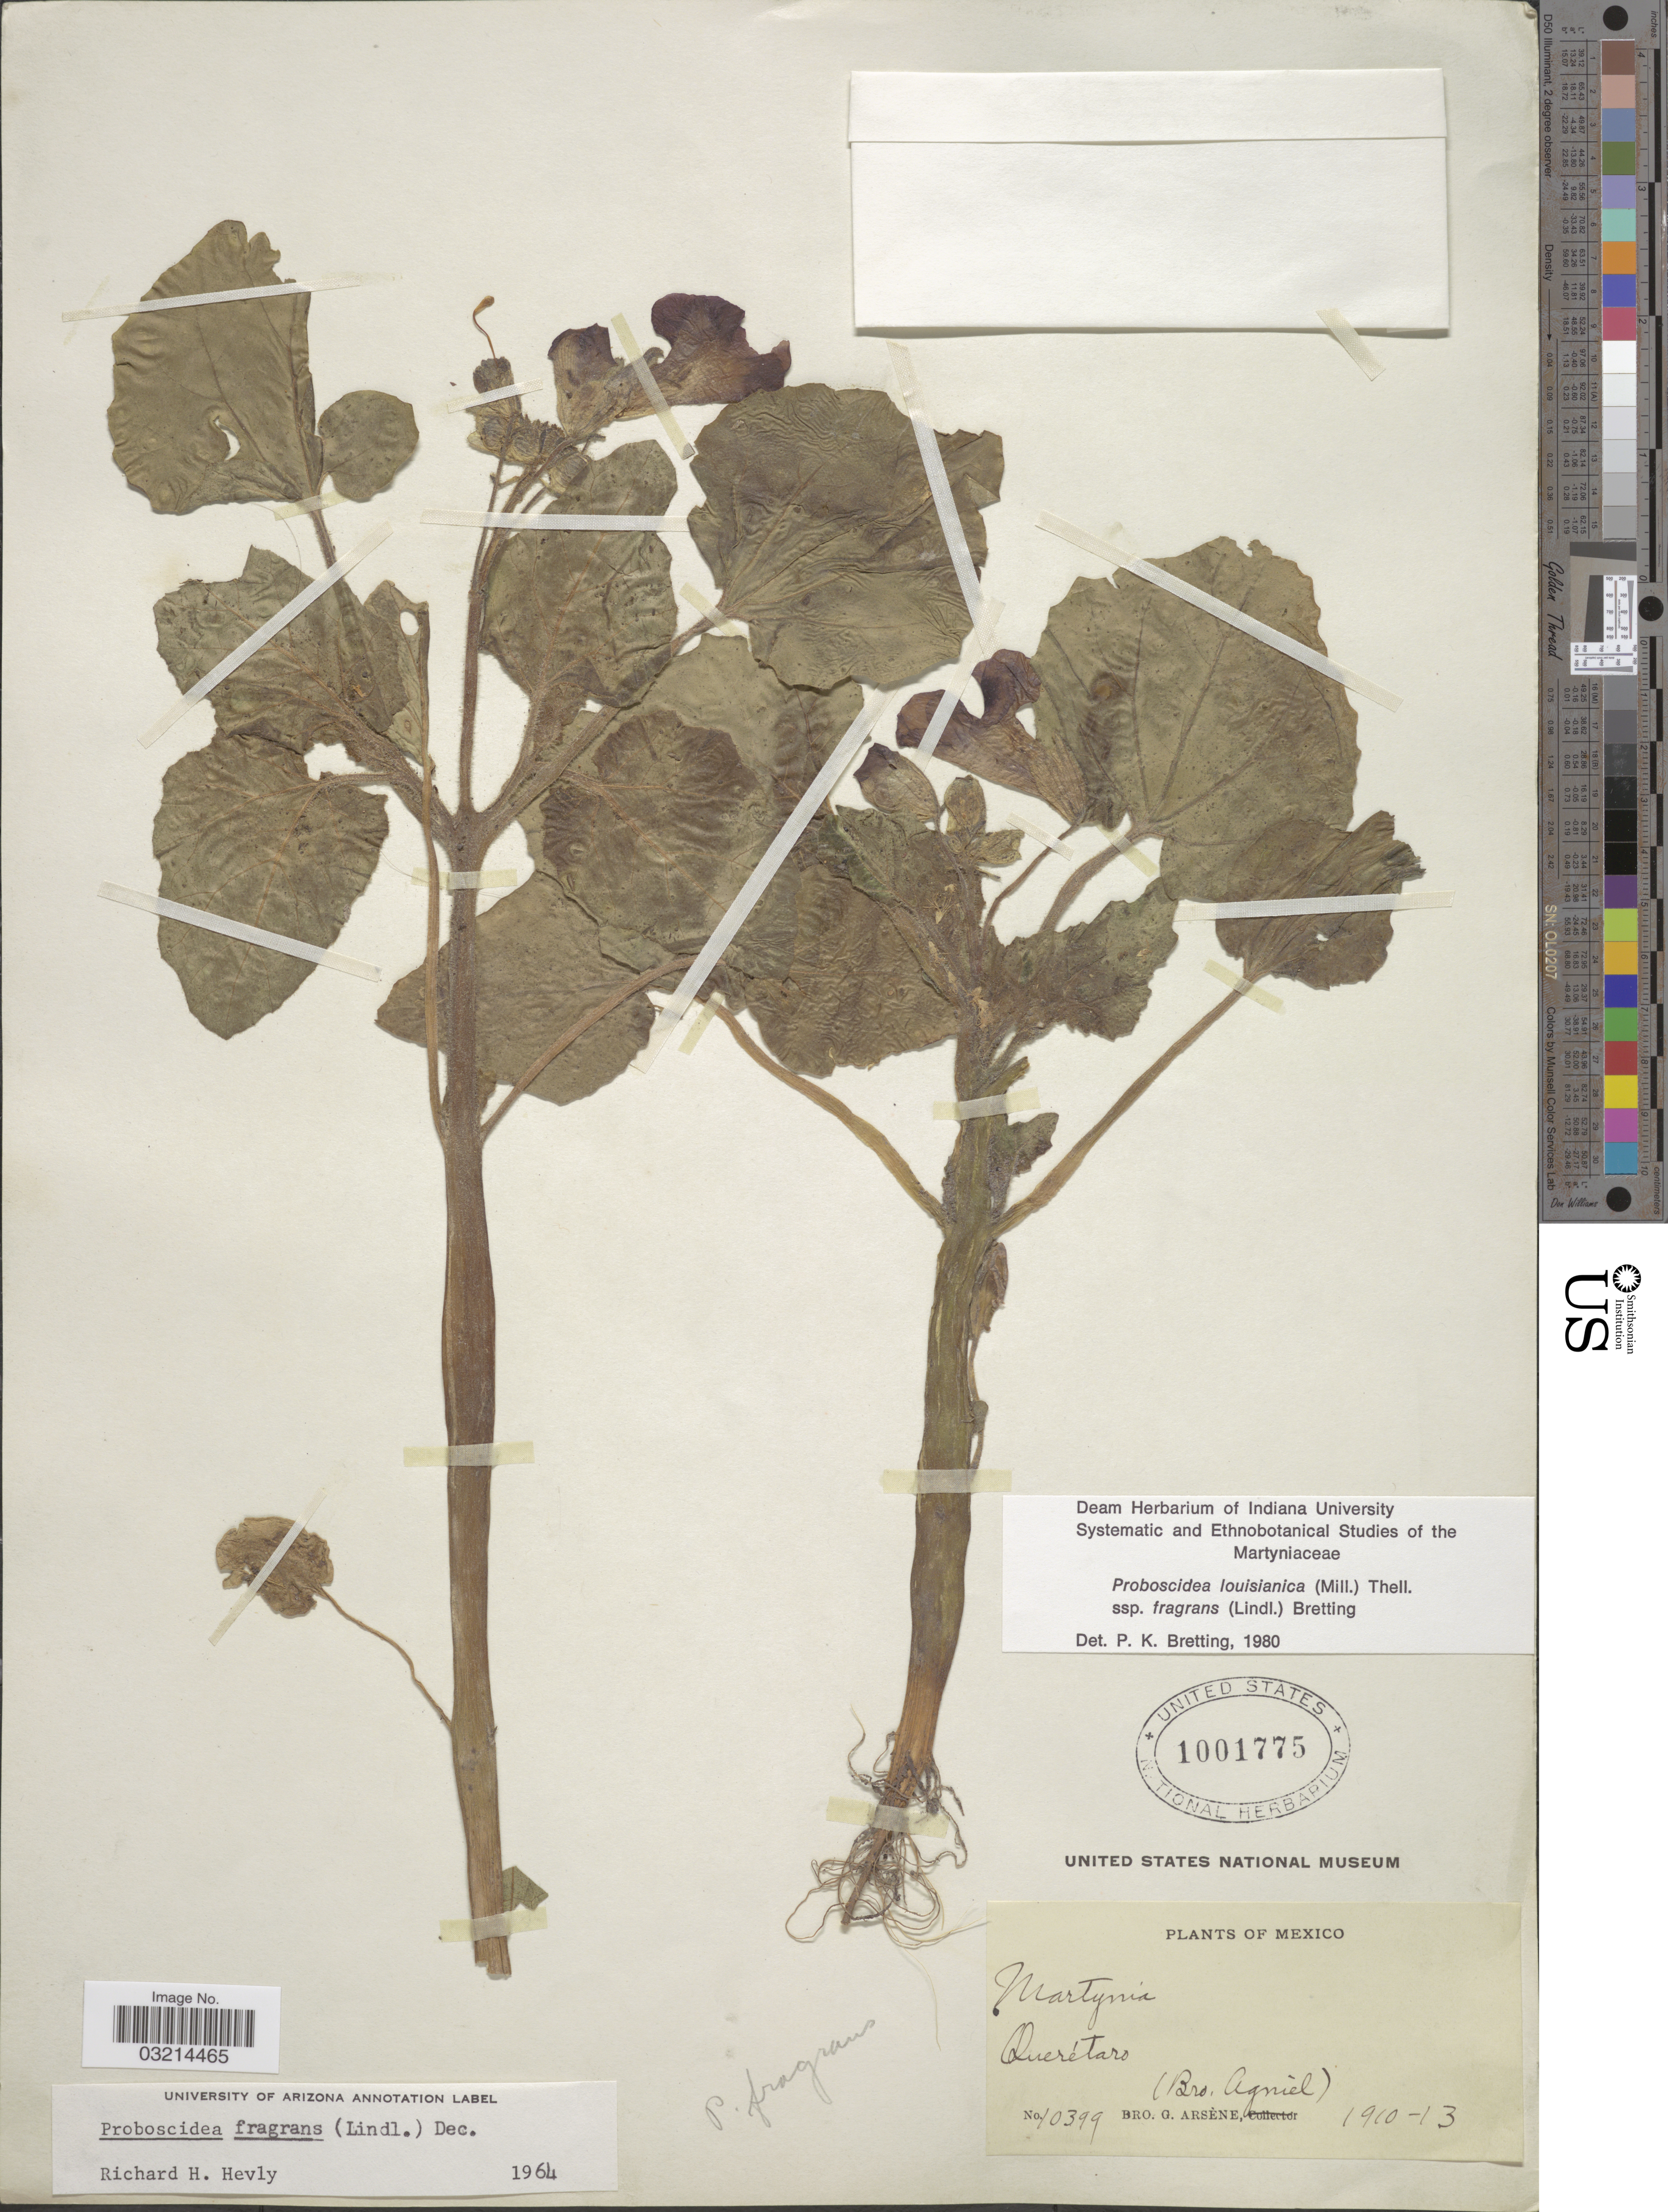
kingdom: Plantae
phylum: Tracheophyta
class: Magnoliopsida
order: Lamiales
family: Martyniaceae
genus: Proboscidea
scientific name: Proboscidea louisianica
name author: Thell.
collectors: Bro. G. Arsène & Bro. Agniel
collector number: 10399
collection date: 1910/1913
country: Mexico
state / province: Querétaro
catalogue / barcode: US 1001775